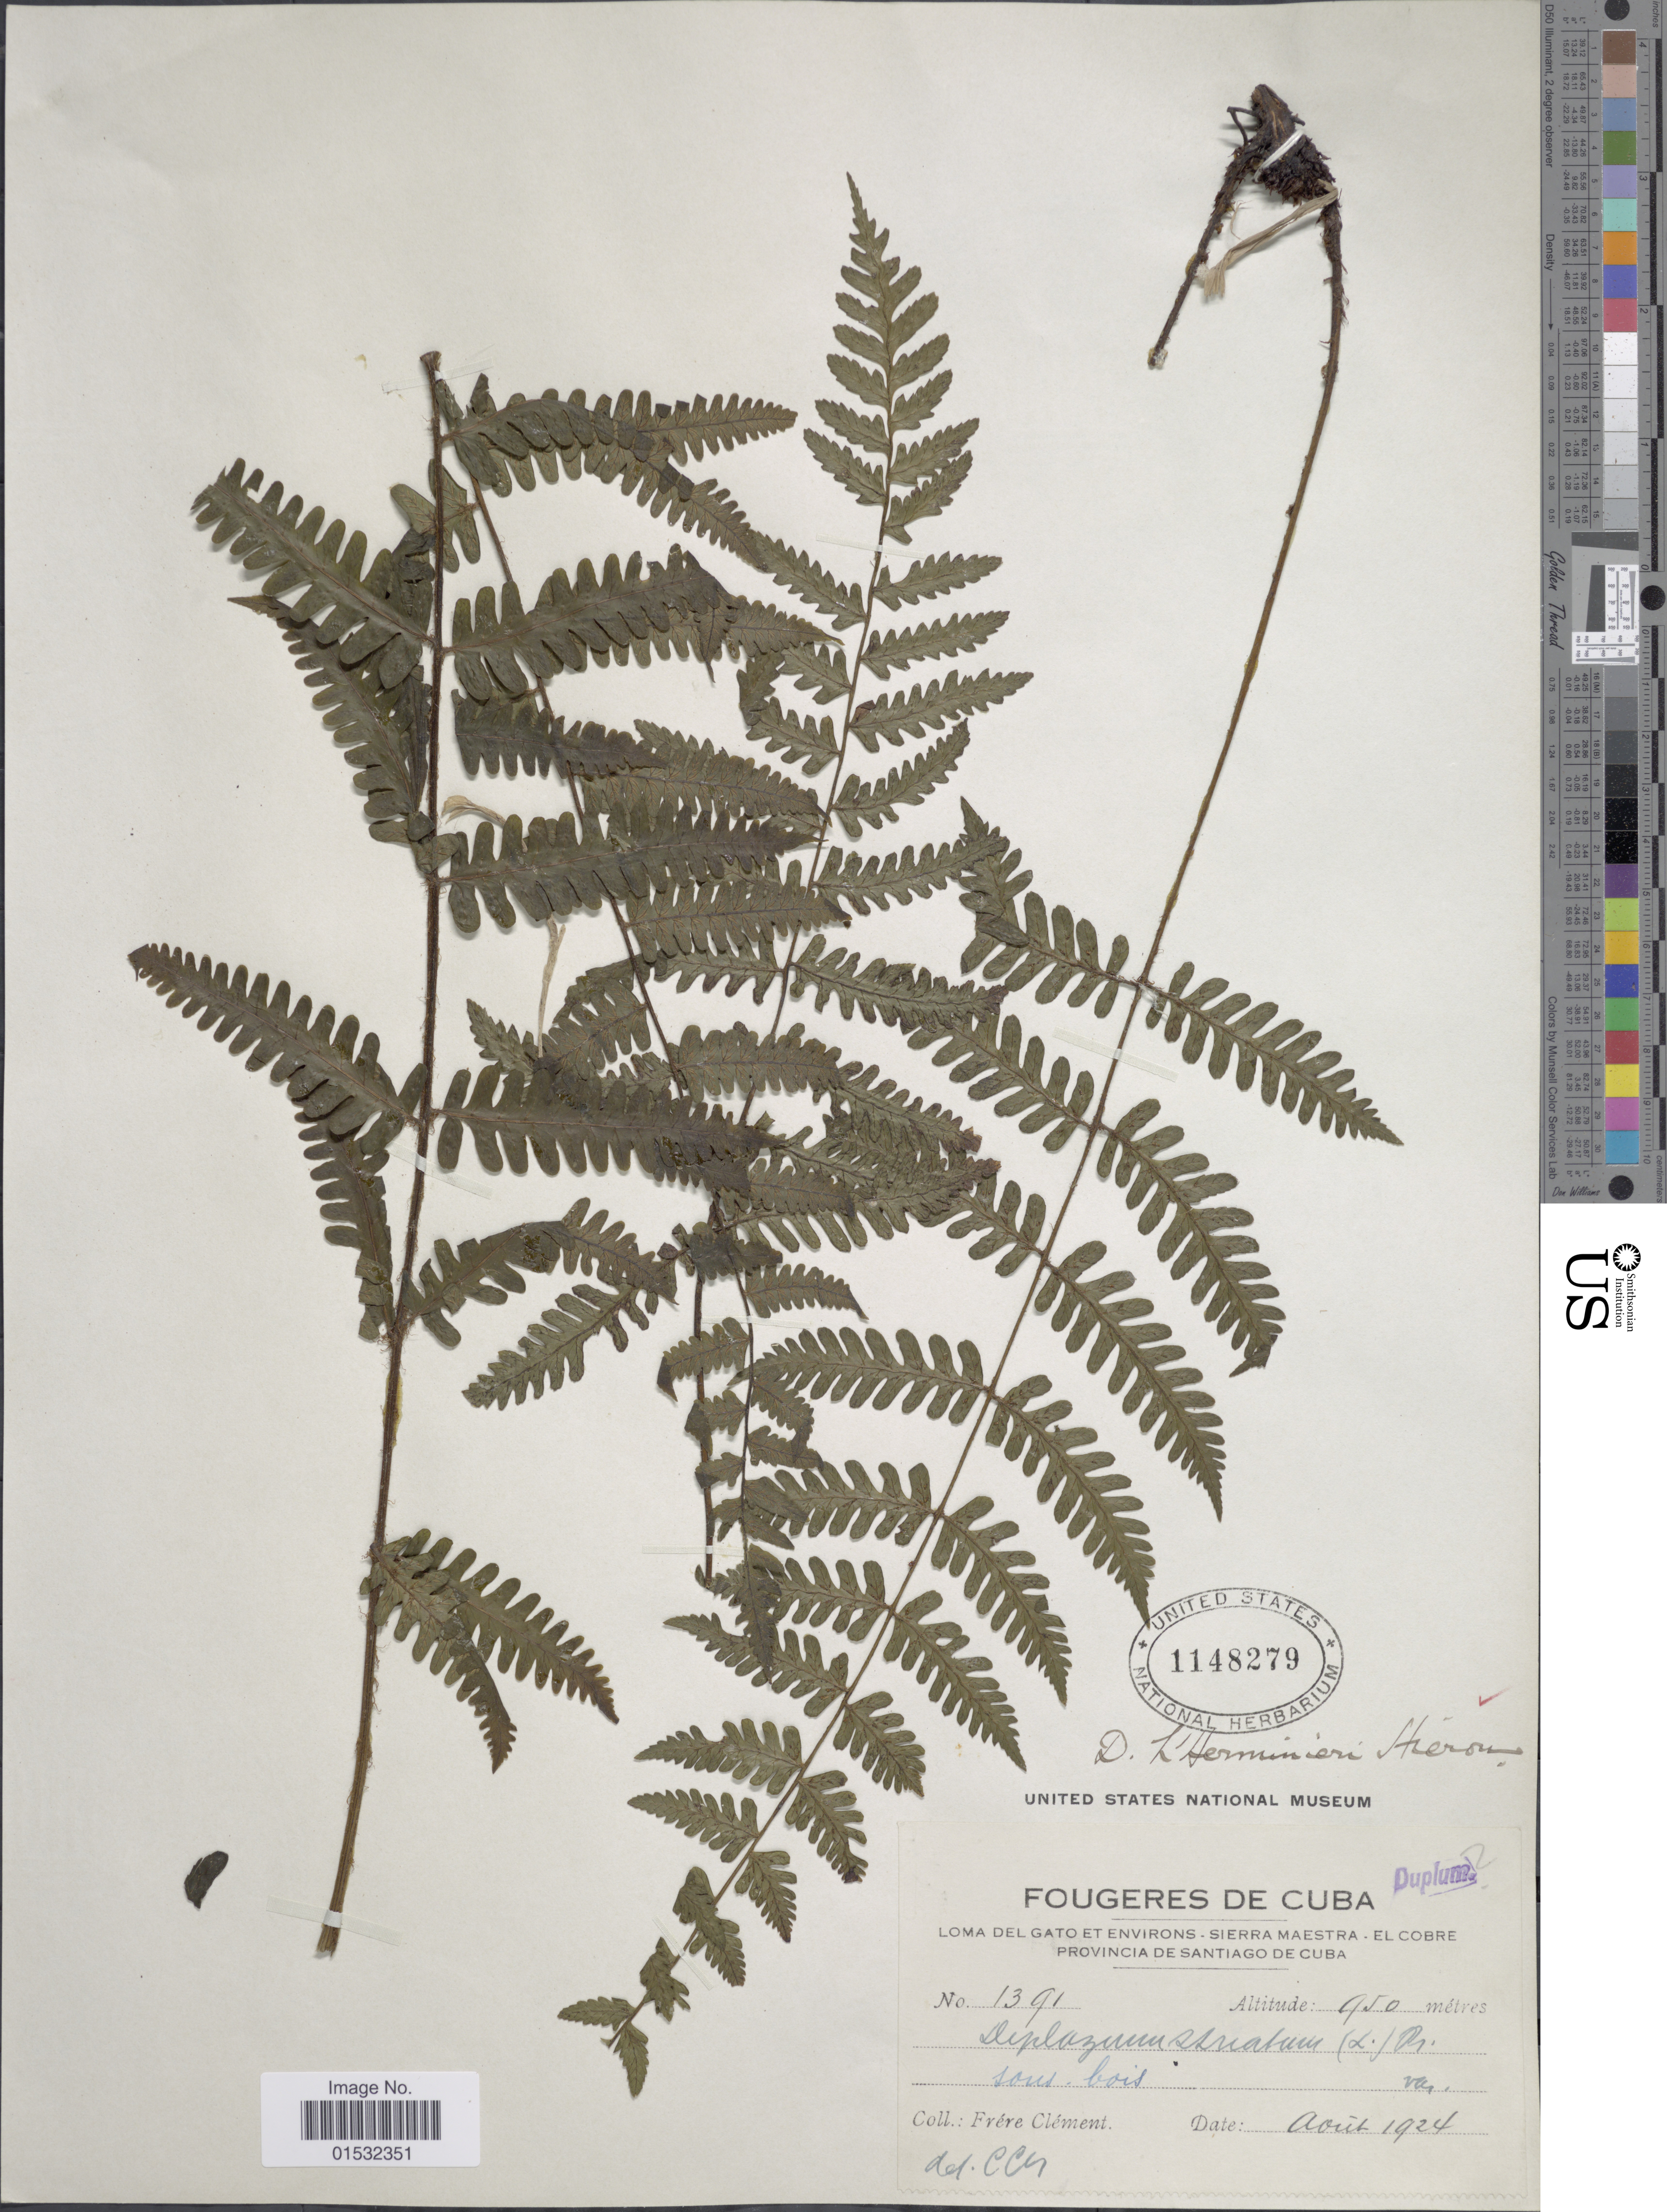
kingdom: Plantae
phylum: Tracheophyta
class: Polypodiopsida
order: Polypodiales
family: Athyriaceae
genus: Diplazium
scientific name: Diplazium altissimum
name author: (Jenman) C. Chr.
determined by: Sánchez, C.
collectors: B. Clement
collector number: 1391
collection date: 1924-08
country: Cuba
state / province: Santiago de Cuba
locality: Loma del Gato et Environs - Sierra Maestra - El Cobre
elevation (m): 950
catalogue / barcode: US 1148279